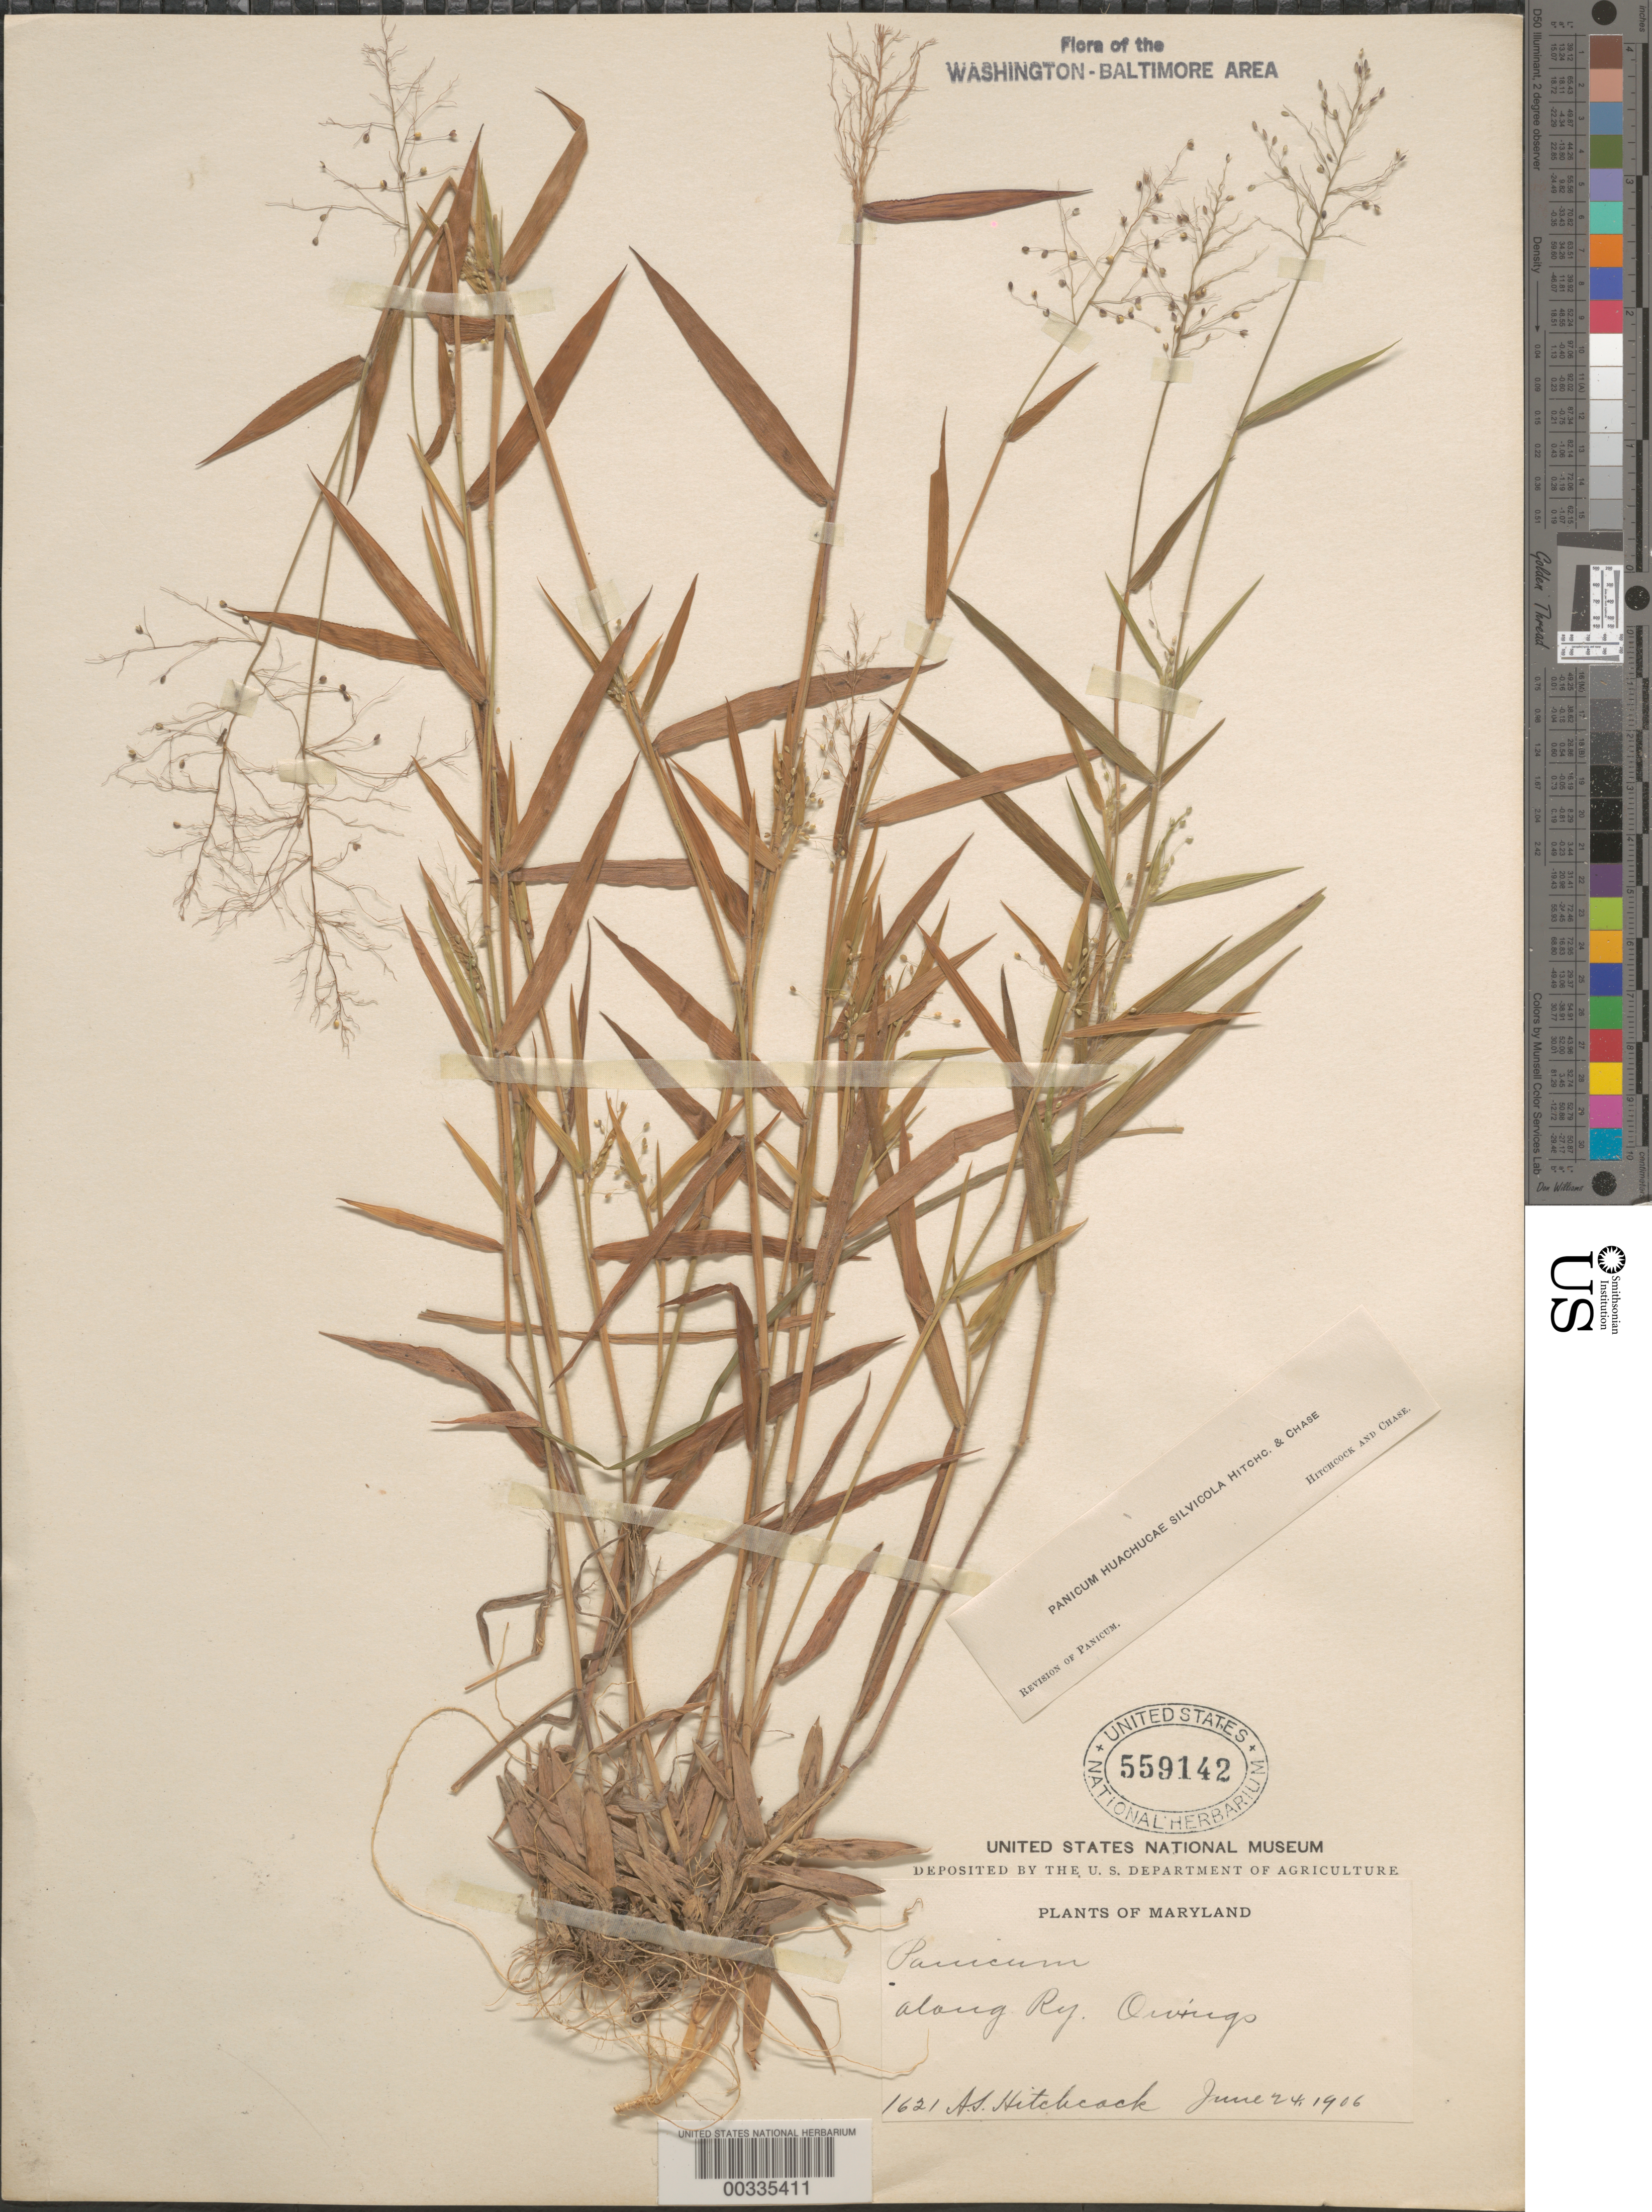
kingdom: Plantae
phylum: Tracheophyta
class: Liliopsida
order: Poales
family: Poaceae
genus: Dichanthelium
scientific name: Dichanthelium acuminatum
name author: (Sw.) Gould & C.A. Clark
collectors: A. S. Hitchcock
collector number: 1621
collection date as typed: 24 Jun 1906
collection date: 1906-06-24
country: United States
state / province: Maryland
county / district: Calvert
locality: Along Railway. Owings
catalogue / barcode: US 559142